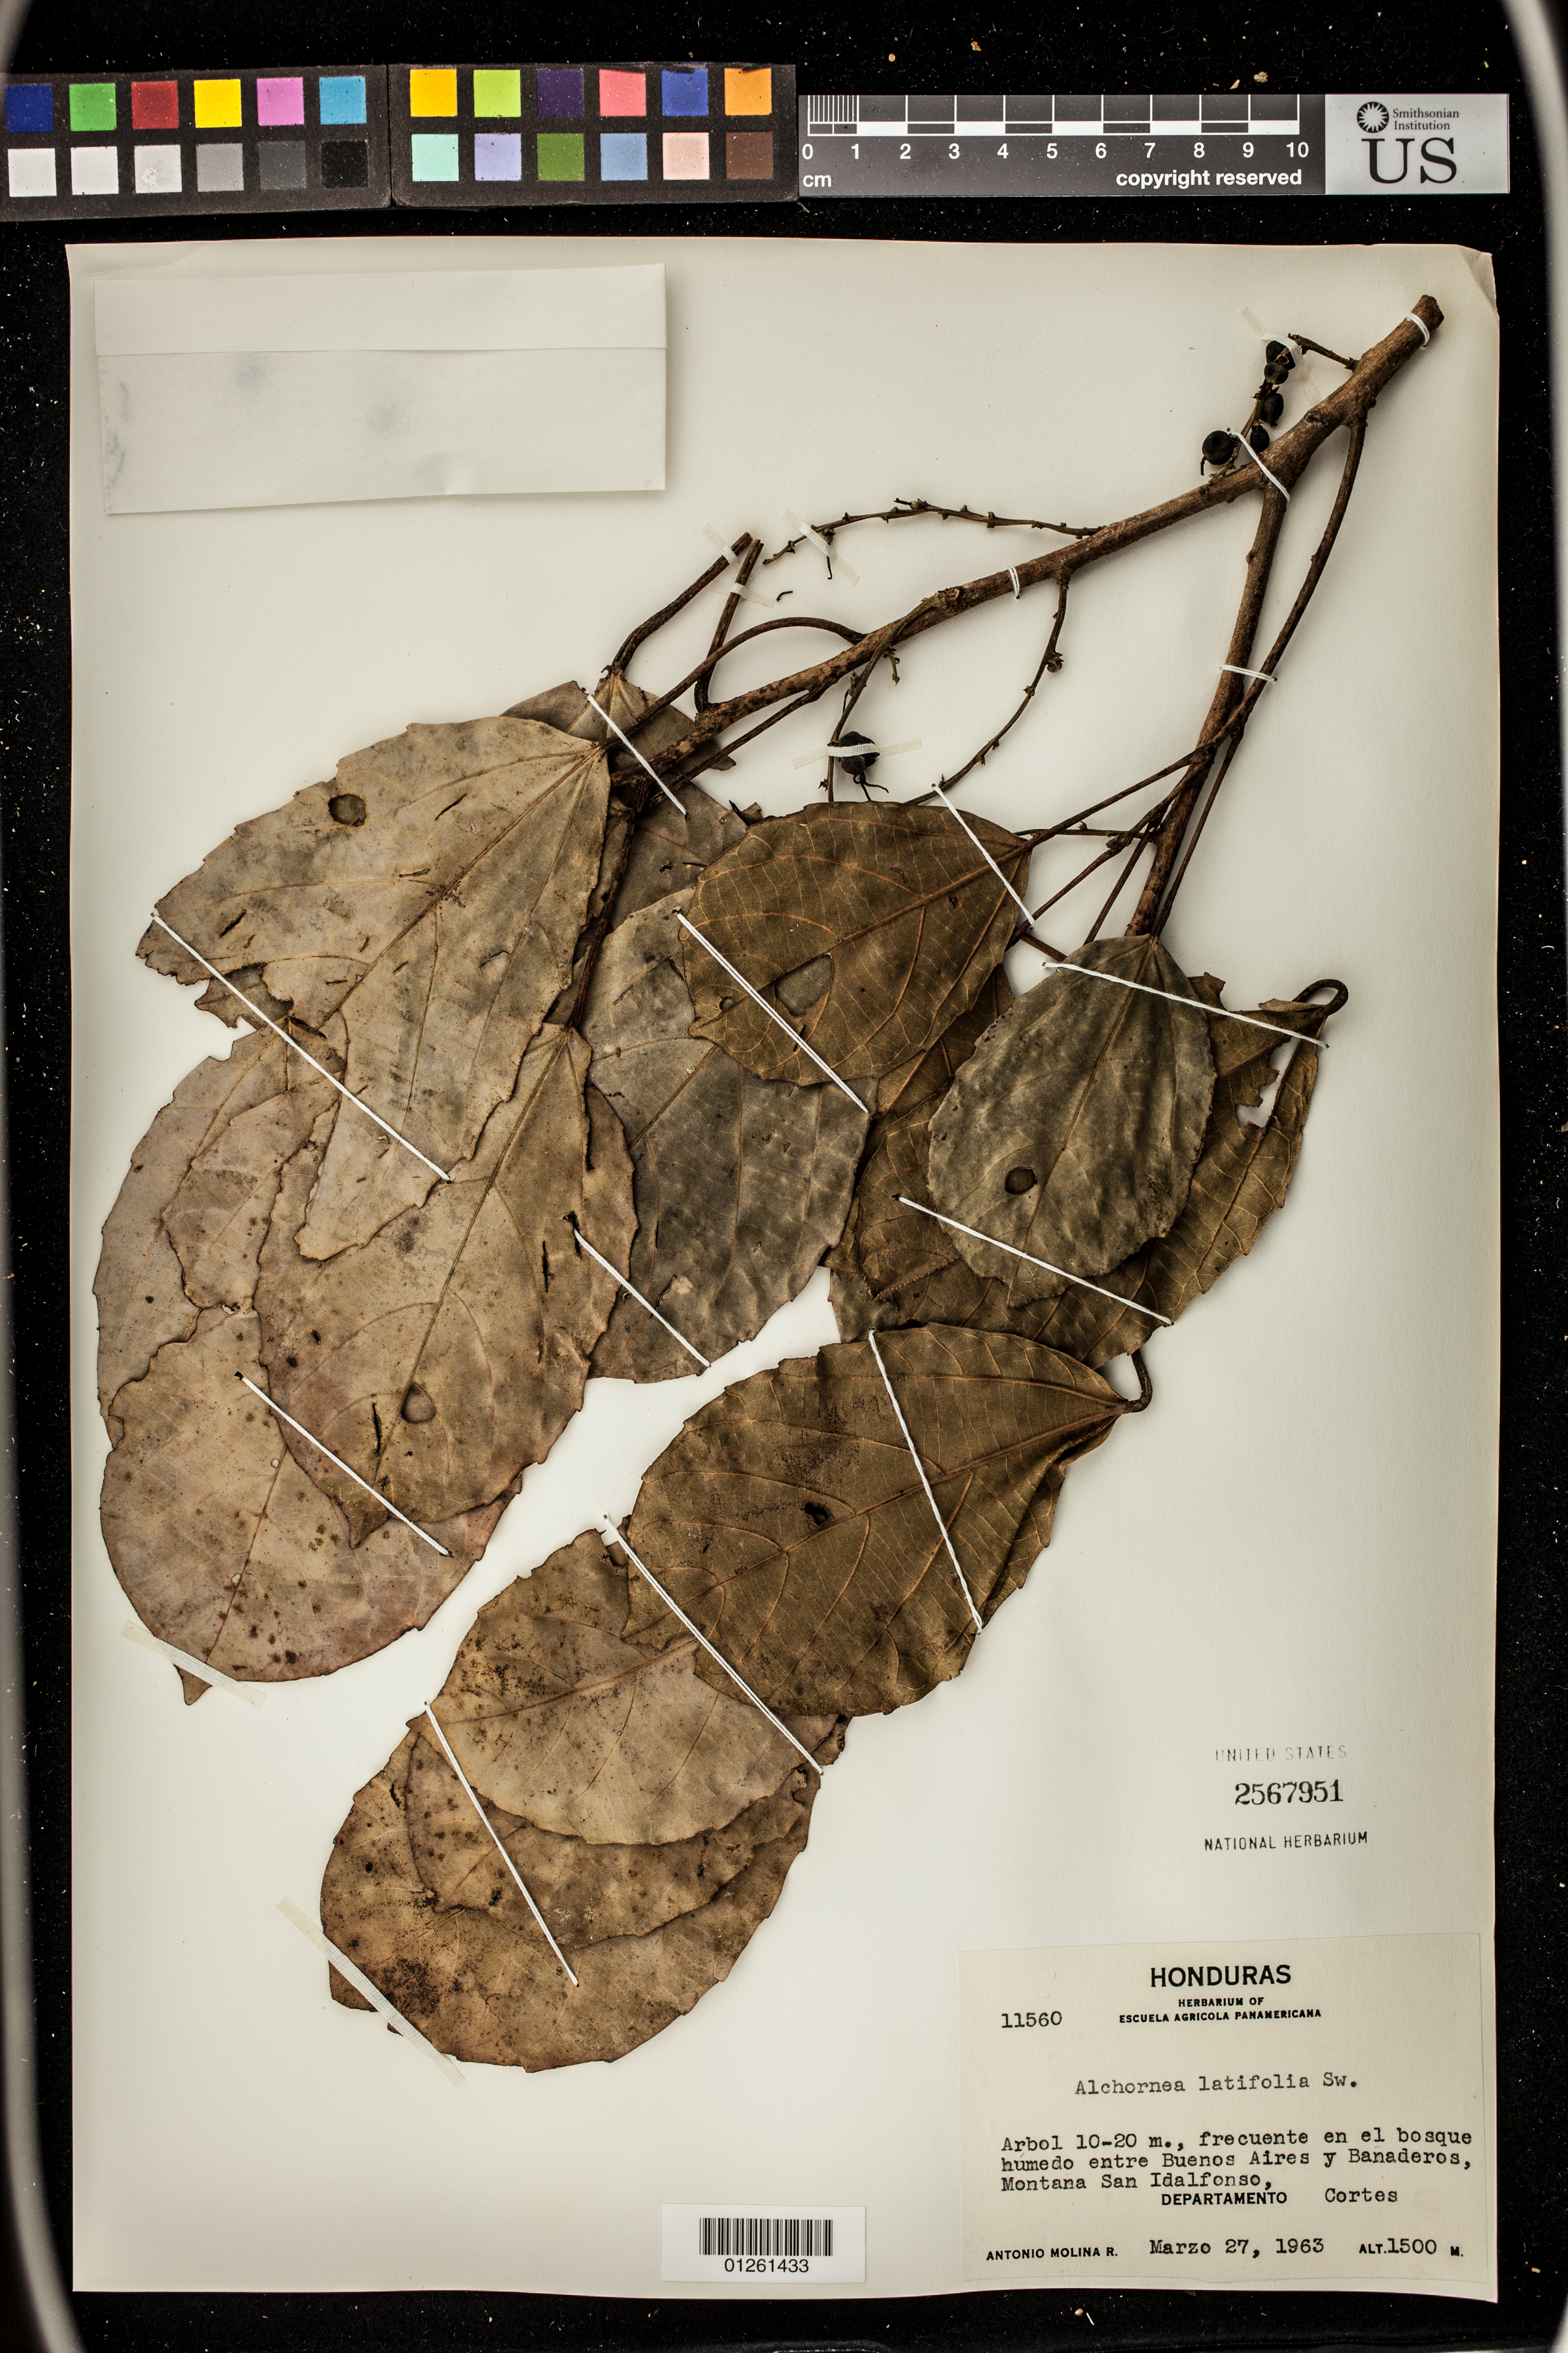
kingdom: Plantae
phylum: Tracheophyta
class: Magnoliopsida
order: Malpighiales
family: Euphorbiaceae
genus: Alchornea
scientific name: Alchornea latifolia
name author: Sw.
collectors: A. Molina R.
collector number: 11560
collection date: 1963-03-27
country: Honduras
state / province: Cortés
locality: Entre Buenos Aires y Banaderos, Montana San Idalfonso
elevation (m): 1500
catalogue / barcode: US 2567951